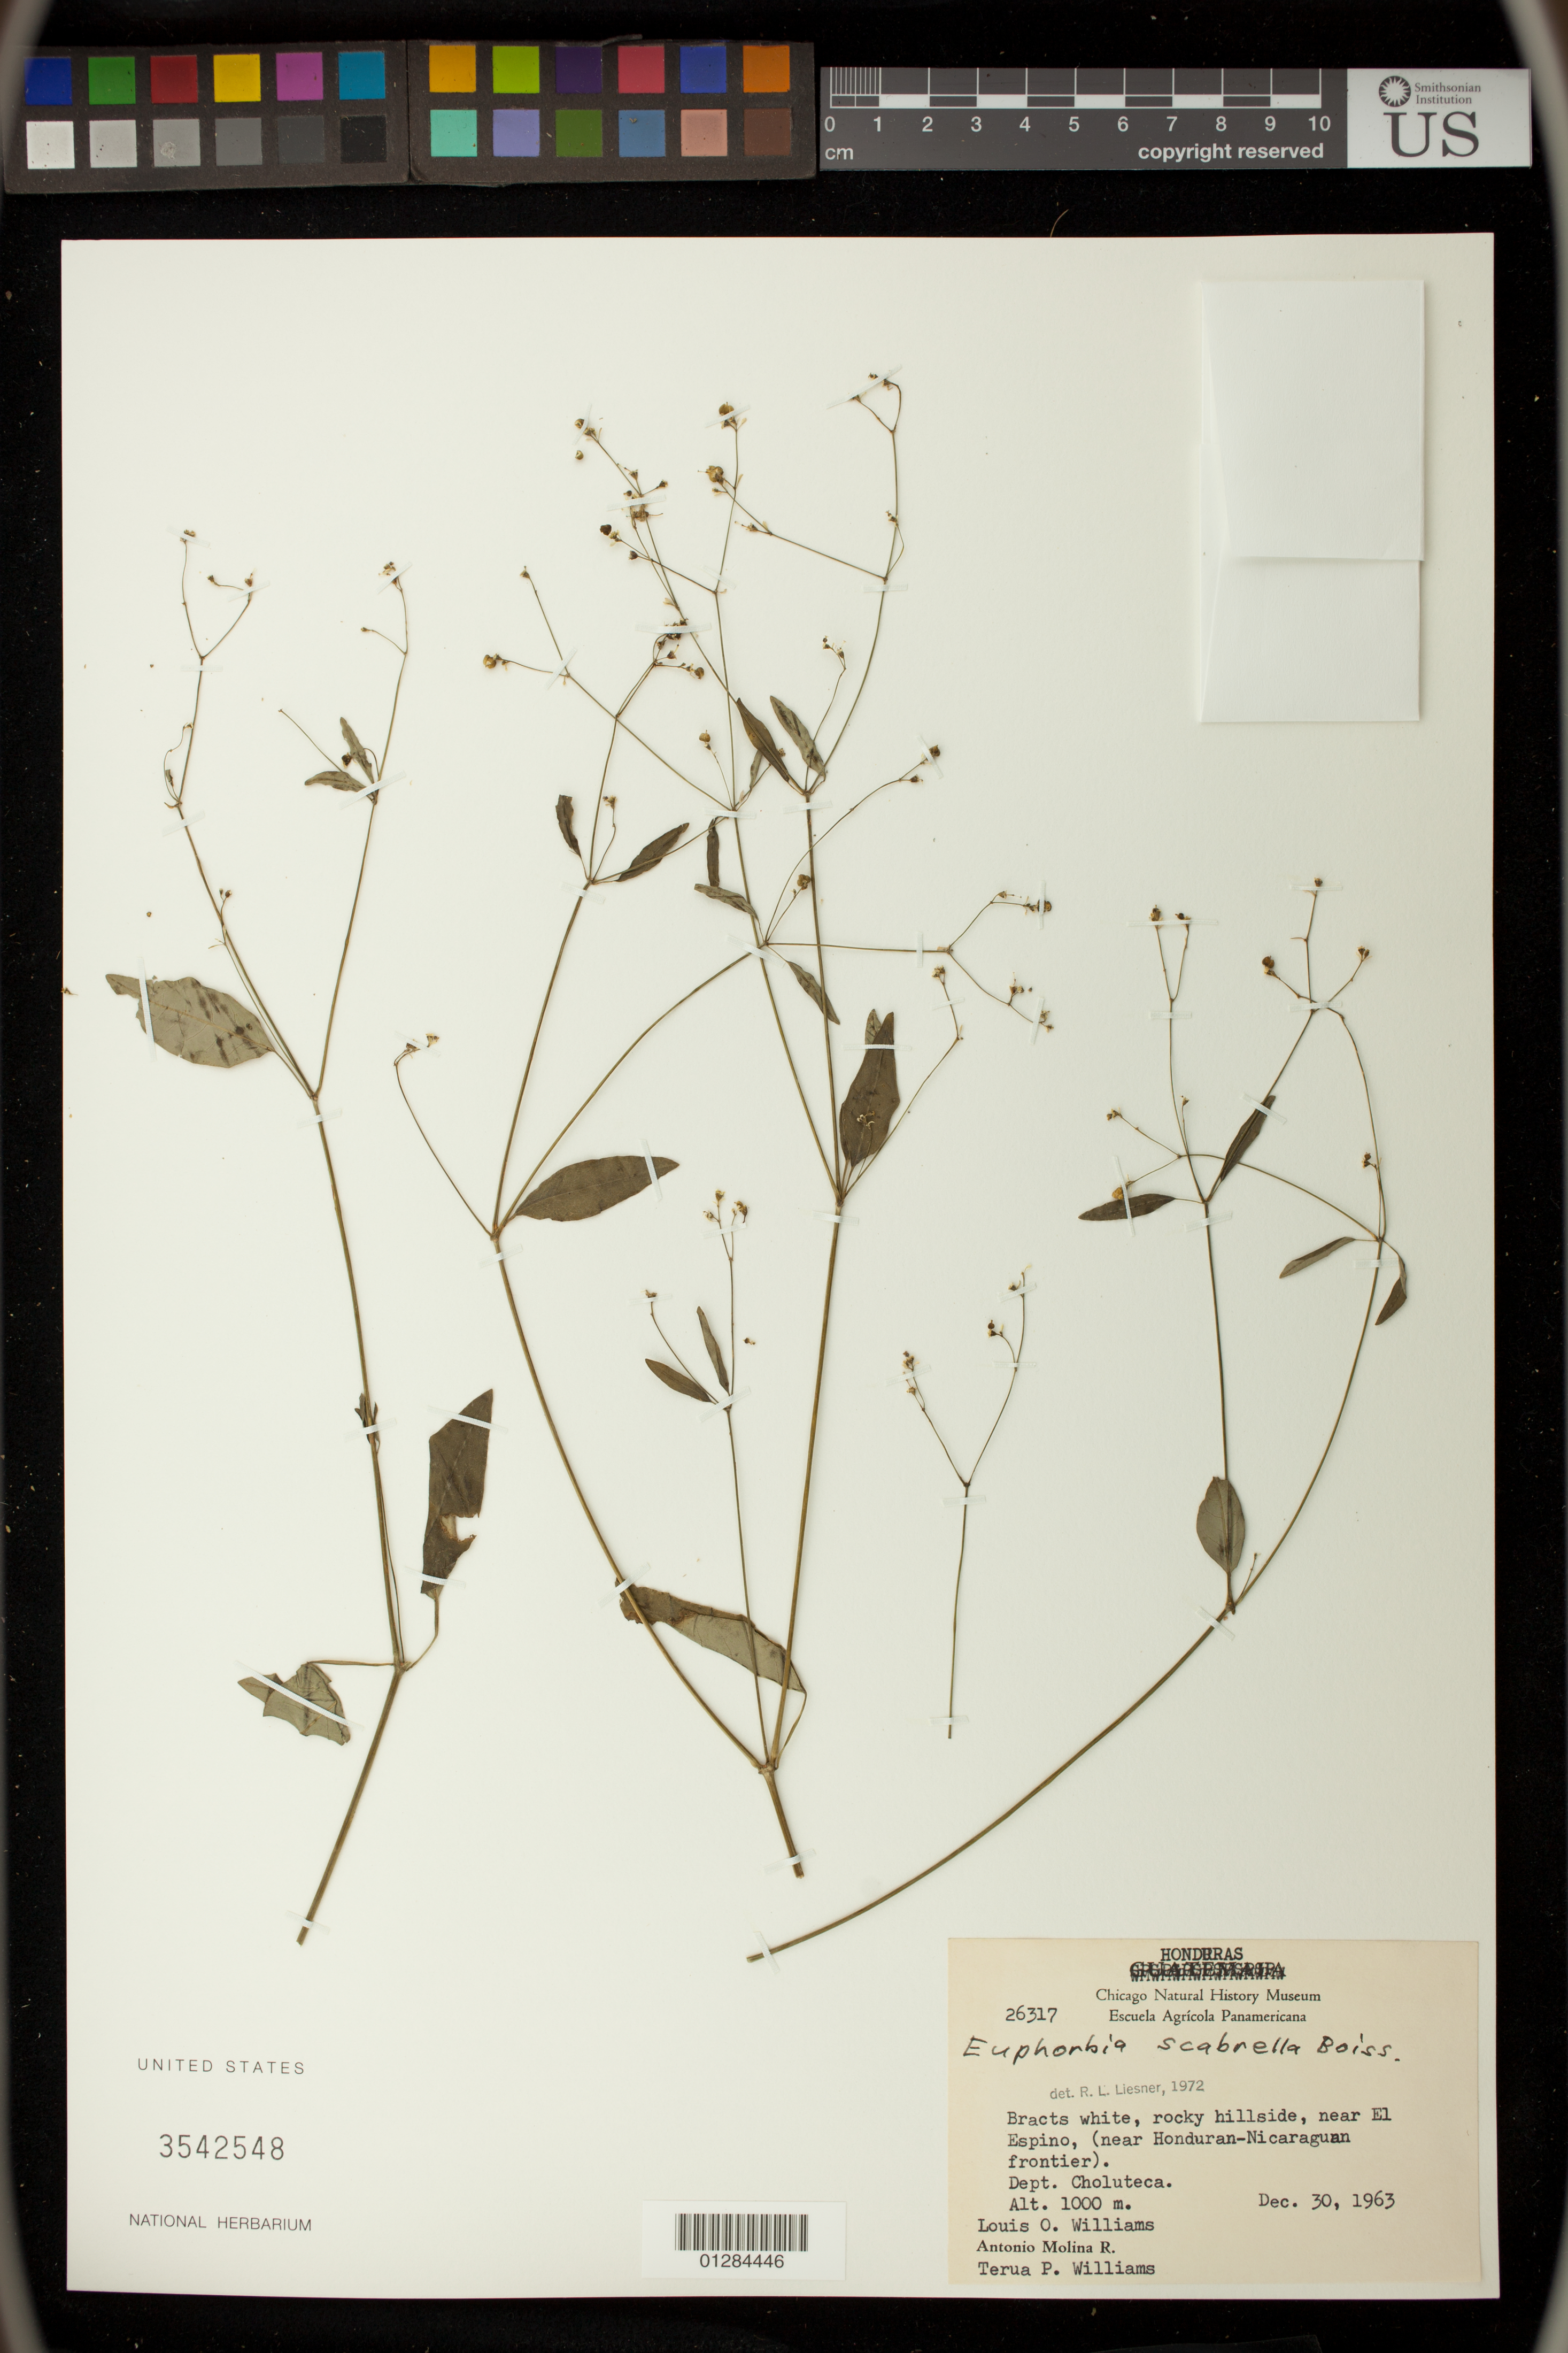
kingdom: Plantae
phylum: Tracheophyta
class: Magnoliopsida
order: Malpighiales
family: Euphorbiaceae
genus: Euphorbia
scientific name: Euphorbia triphylla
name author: (Klotzsch & Garcke) Oudejans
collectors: L. O. Williams, A. Molina R. & T. P. Williams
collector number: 26317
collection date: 1963-12-30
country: Honduras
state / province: Choluteca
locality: near El Espino, (near Honduran-Nicaraguan frontier).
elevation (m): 1000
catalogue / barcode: US 3542548